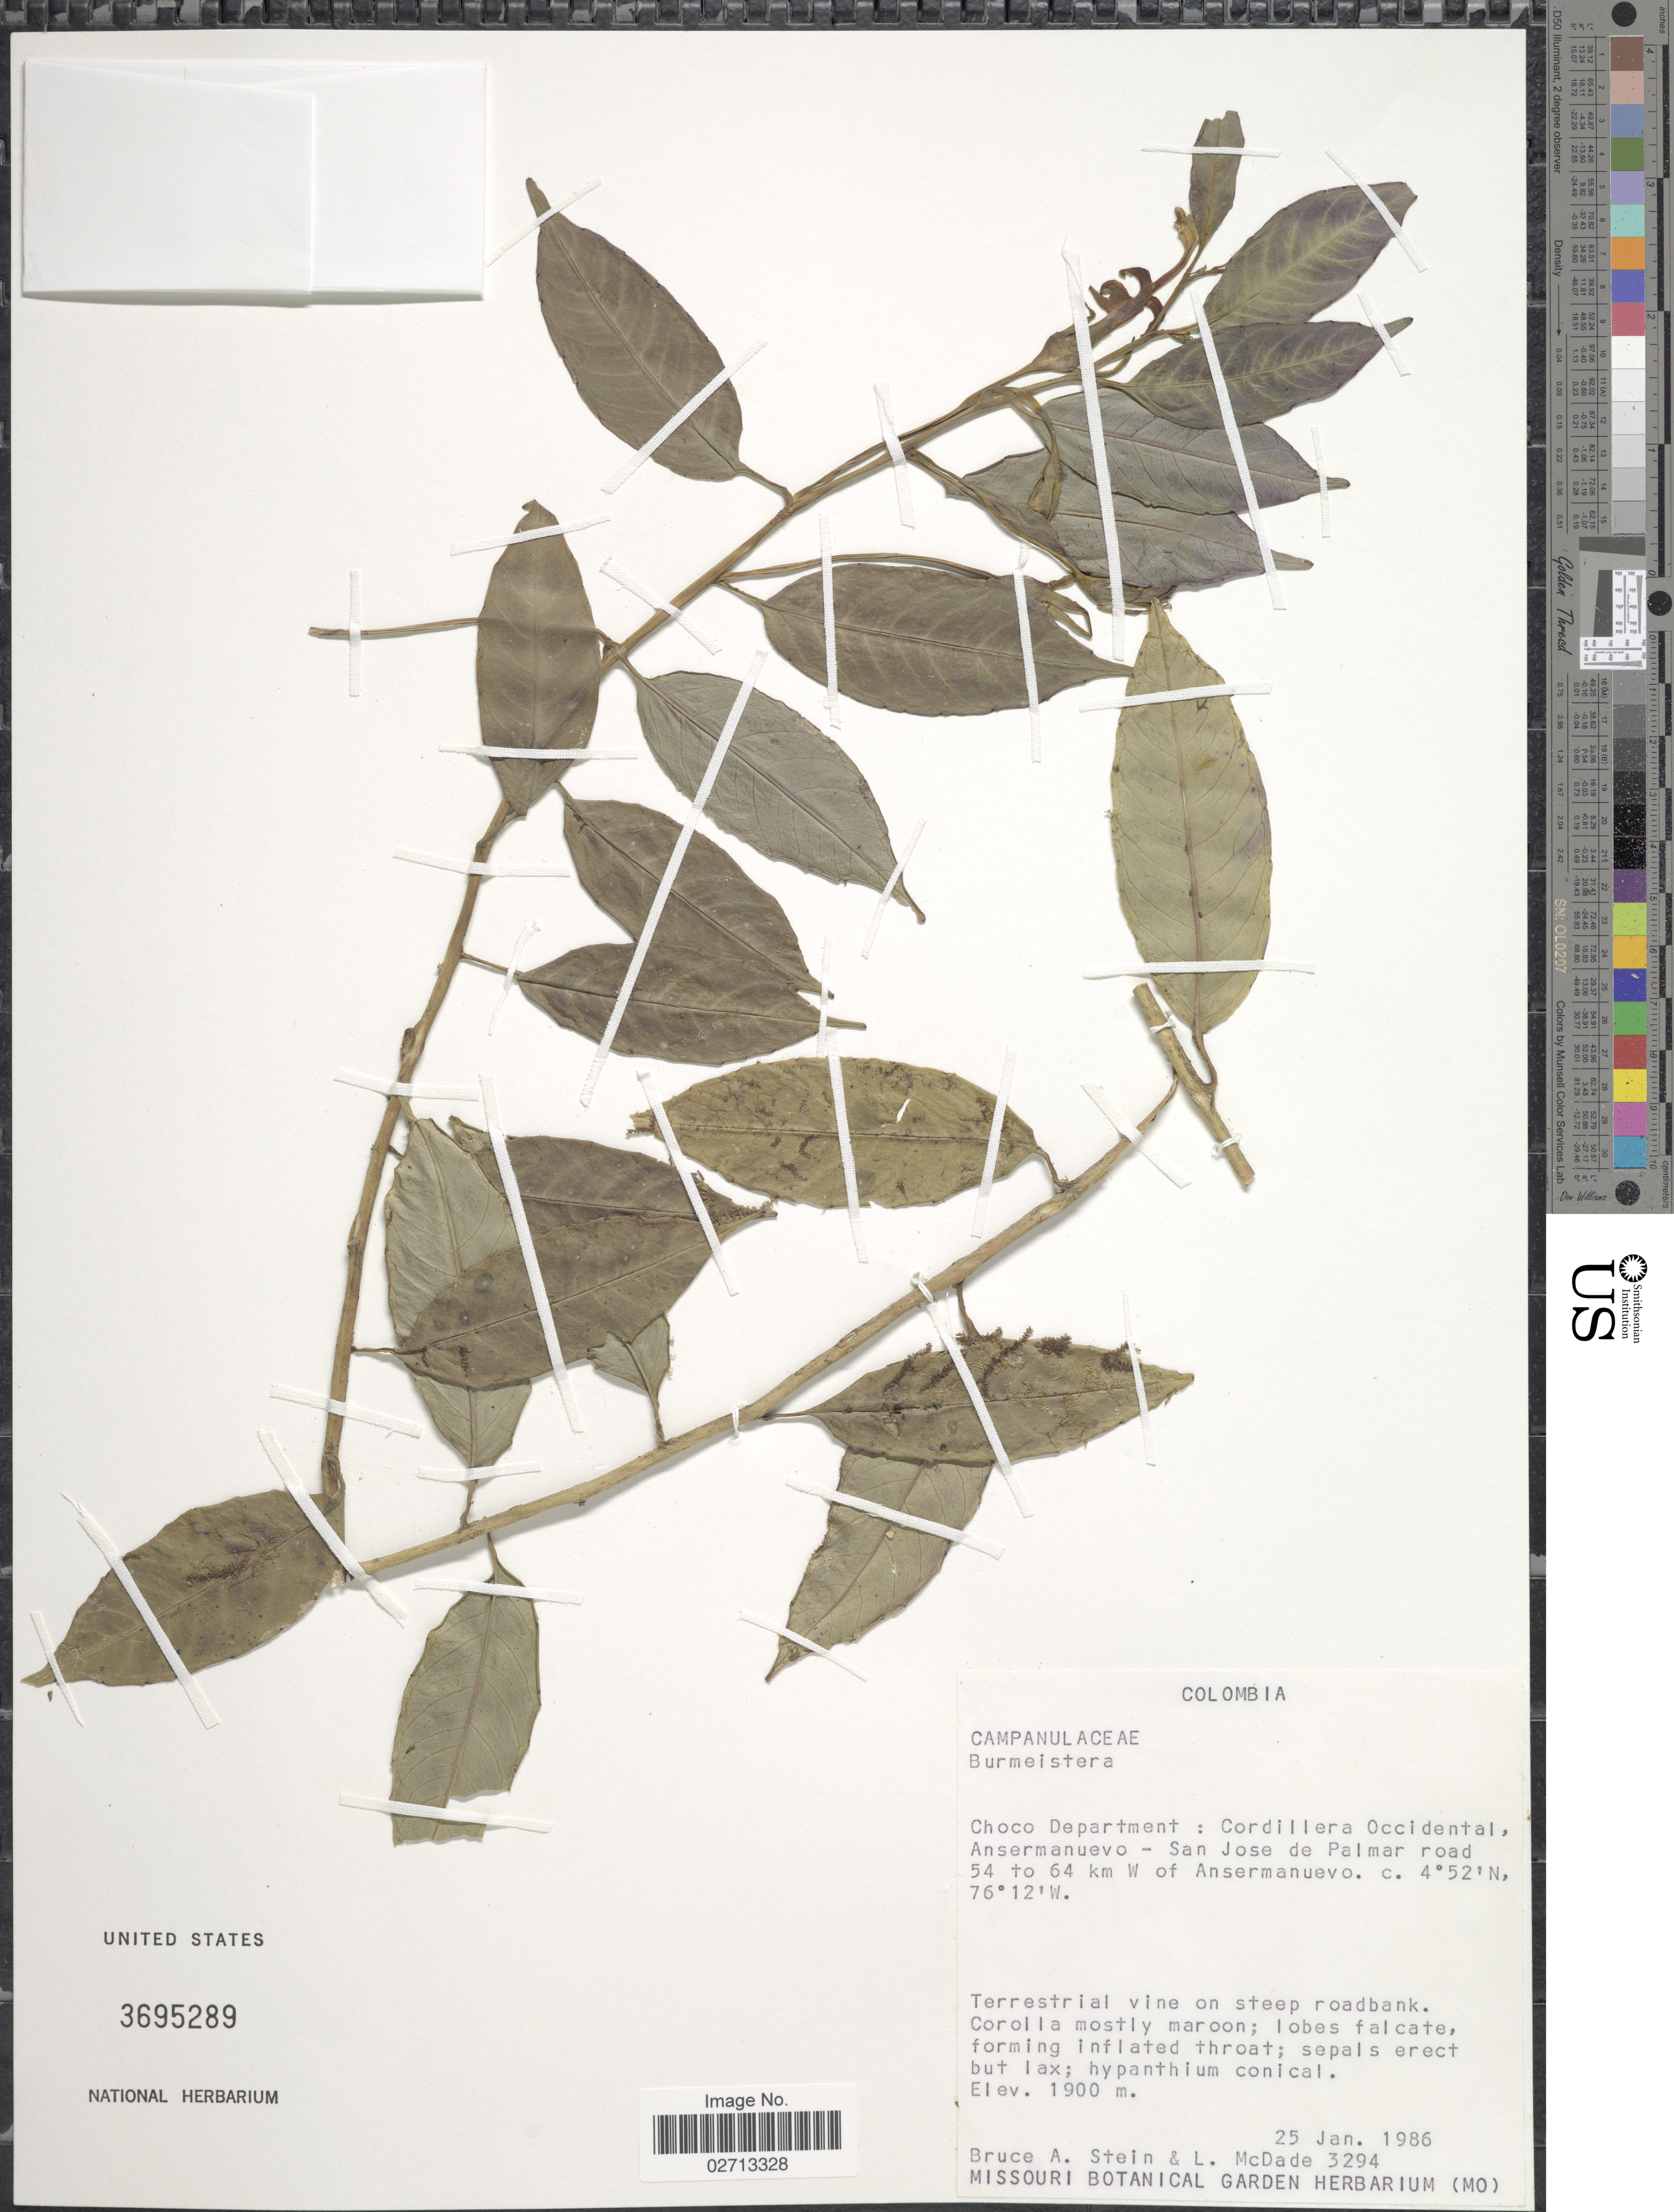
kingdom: Plantae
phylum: Tracheophyta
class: Magnoliopsida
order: Asterales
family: Campanulaceae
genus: Burmeistera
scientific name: Burmeistera sp.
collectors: B. A. Stein & L. McDade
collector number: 3294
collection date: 1986-01-25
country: Colombia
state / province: Chocó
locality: Choco Department: Cordillera Occidental, Ansermanuevo - San Jose de Palmar road 54 to 64 km W of Ansermanuevo.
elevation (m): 1900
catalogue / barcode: US 3695289